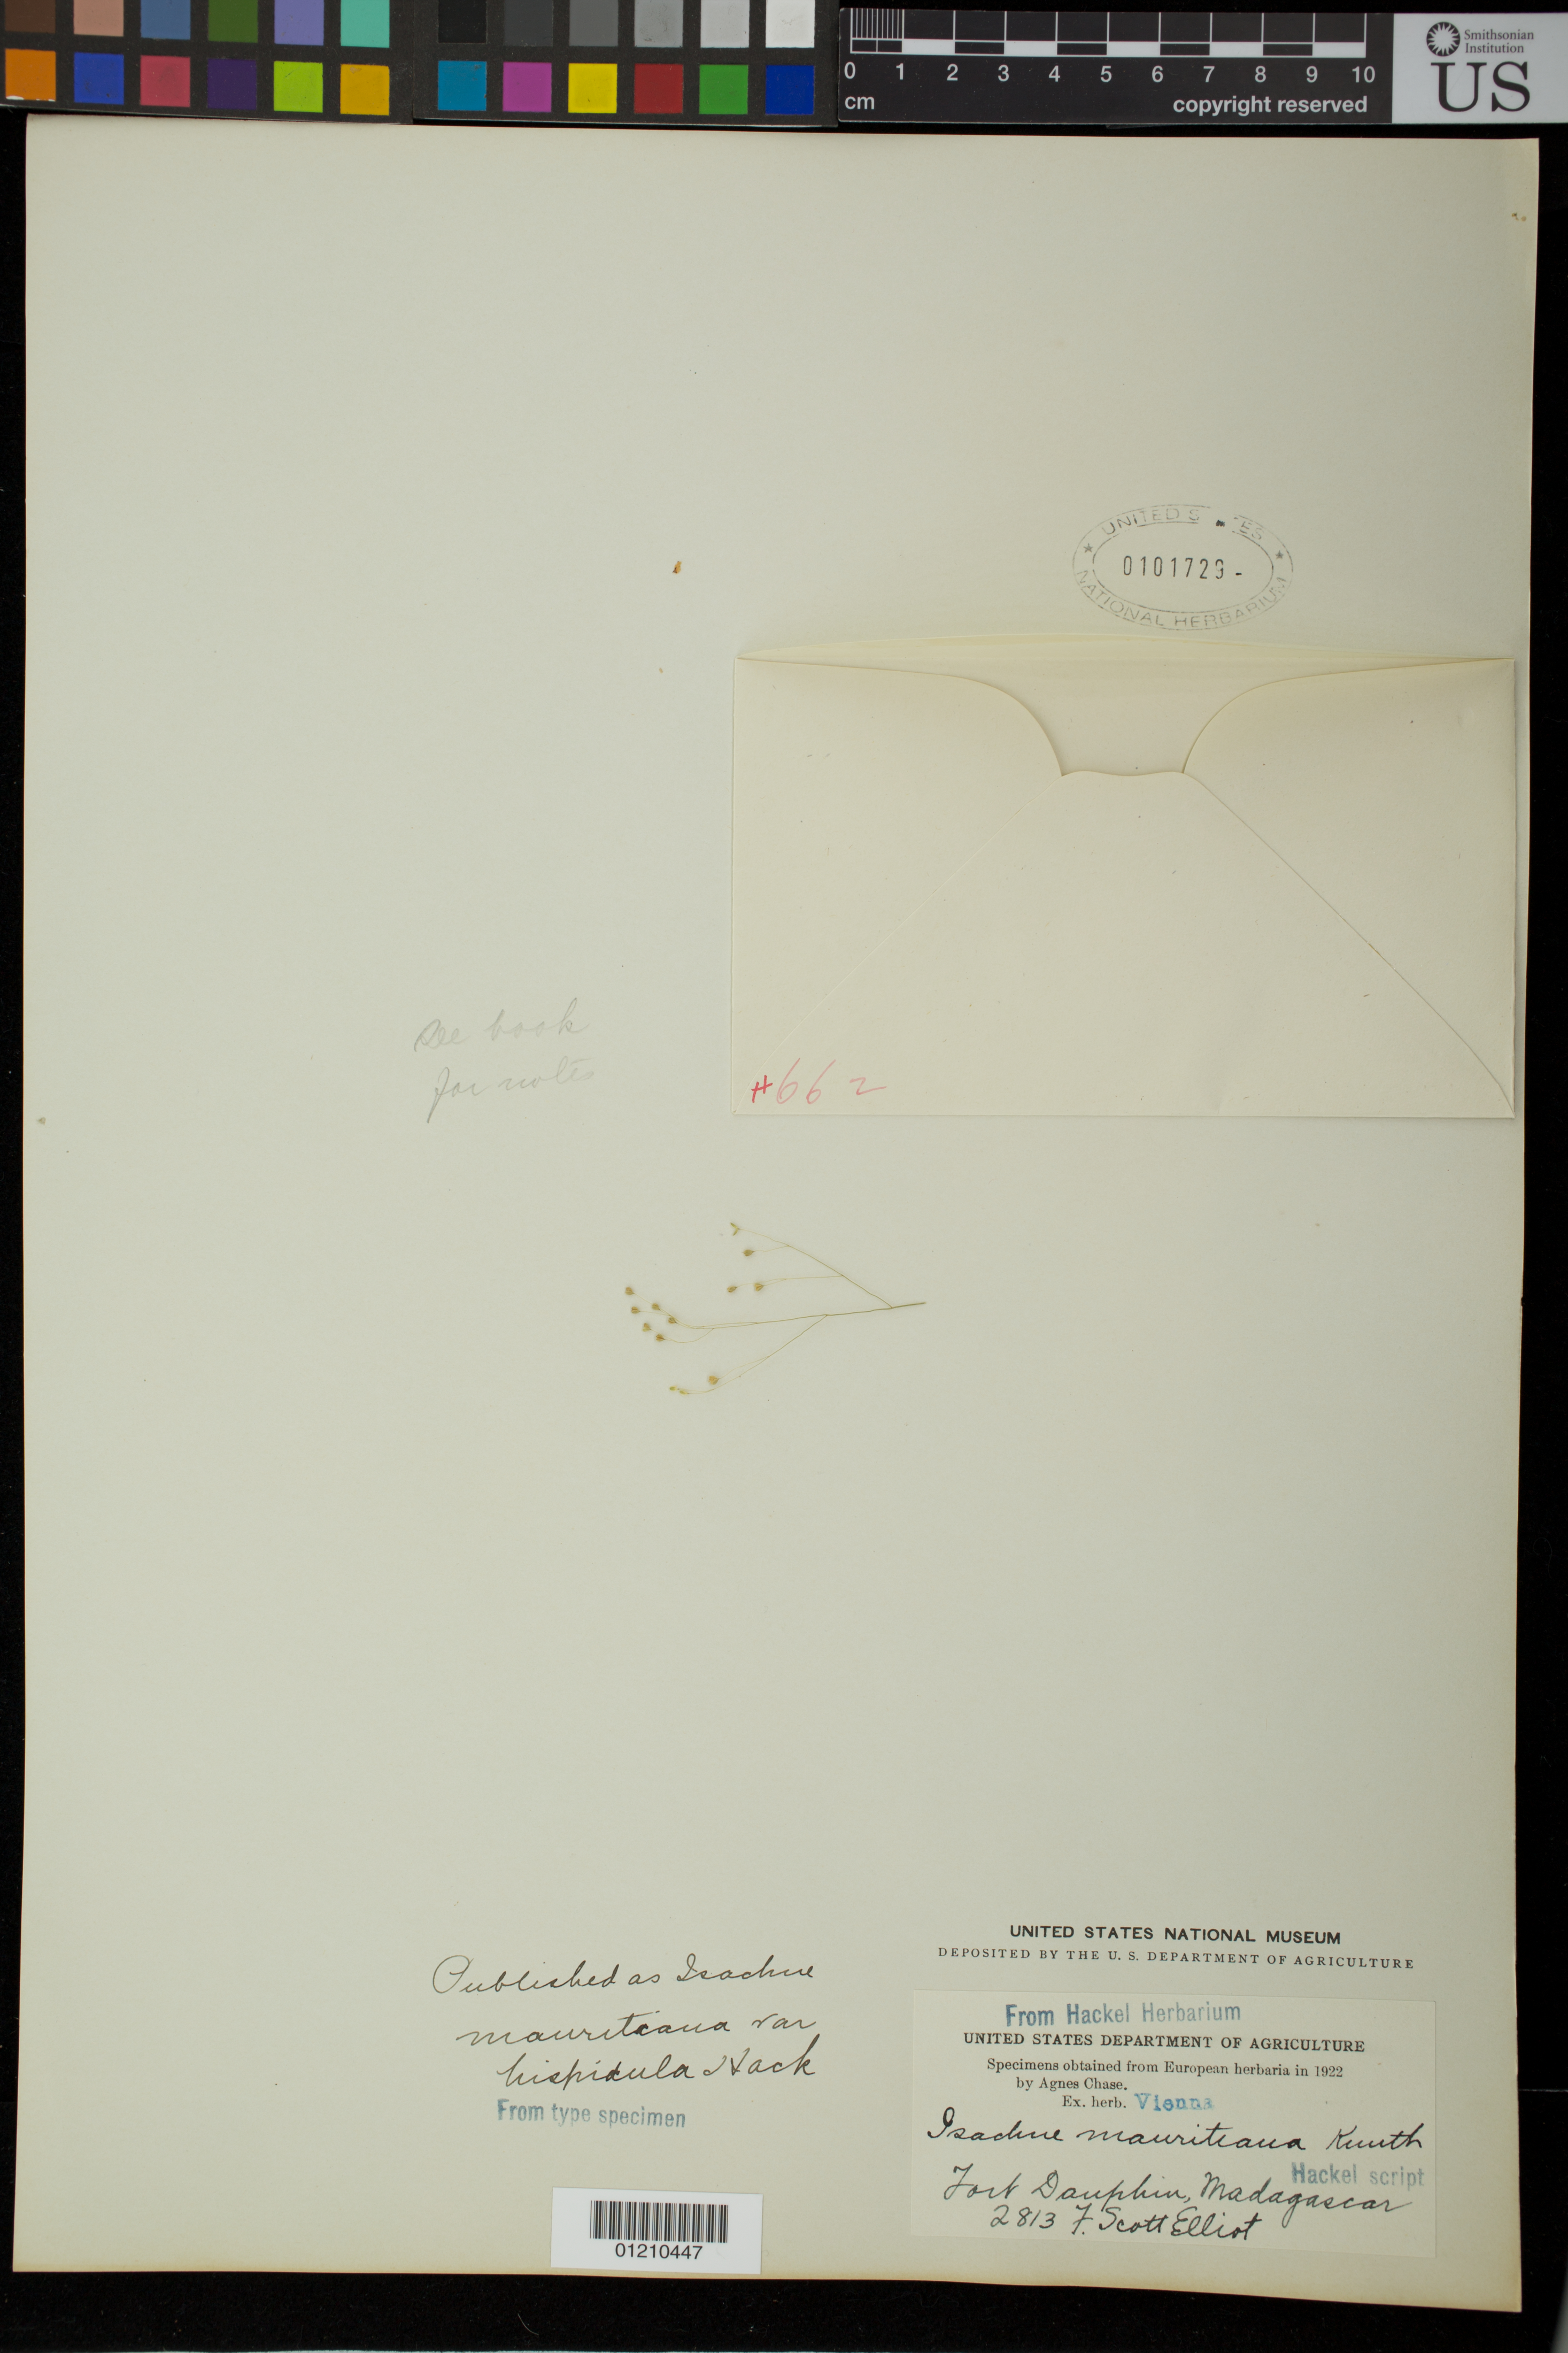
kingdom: Plantae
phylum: Tracheophyta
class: Liliopsida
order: Poales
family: Poaceae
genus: Isachne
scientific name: Isachne mauritiana var. hispidula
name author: Hack.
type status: Type Collection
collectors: G. Scott Elliot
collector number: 2813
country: Madagascar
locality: Fort Dauphin.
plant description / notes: Fragmentary material of type specimen ex herb. Hackel.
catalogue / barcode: US 101729